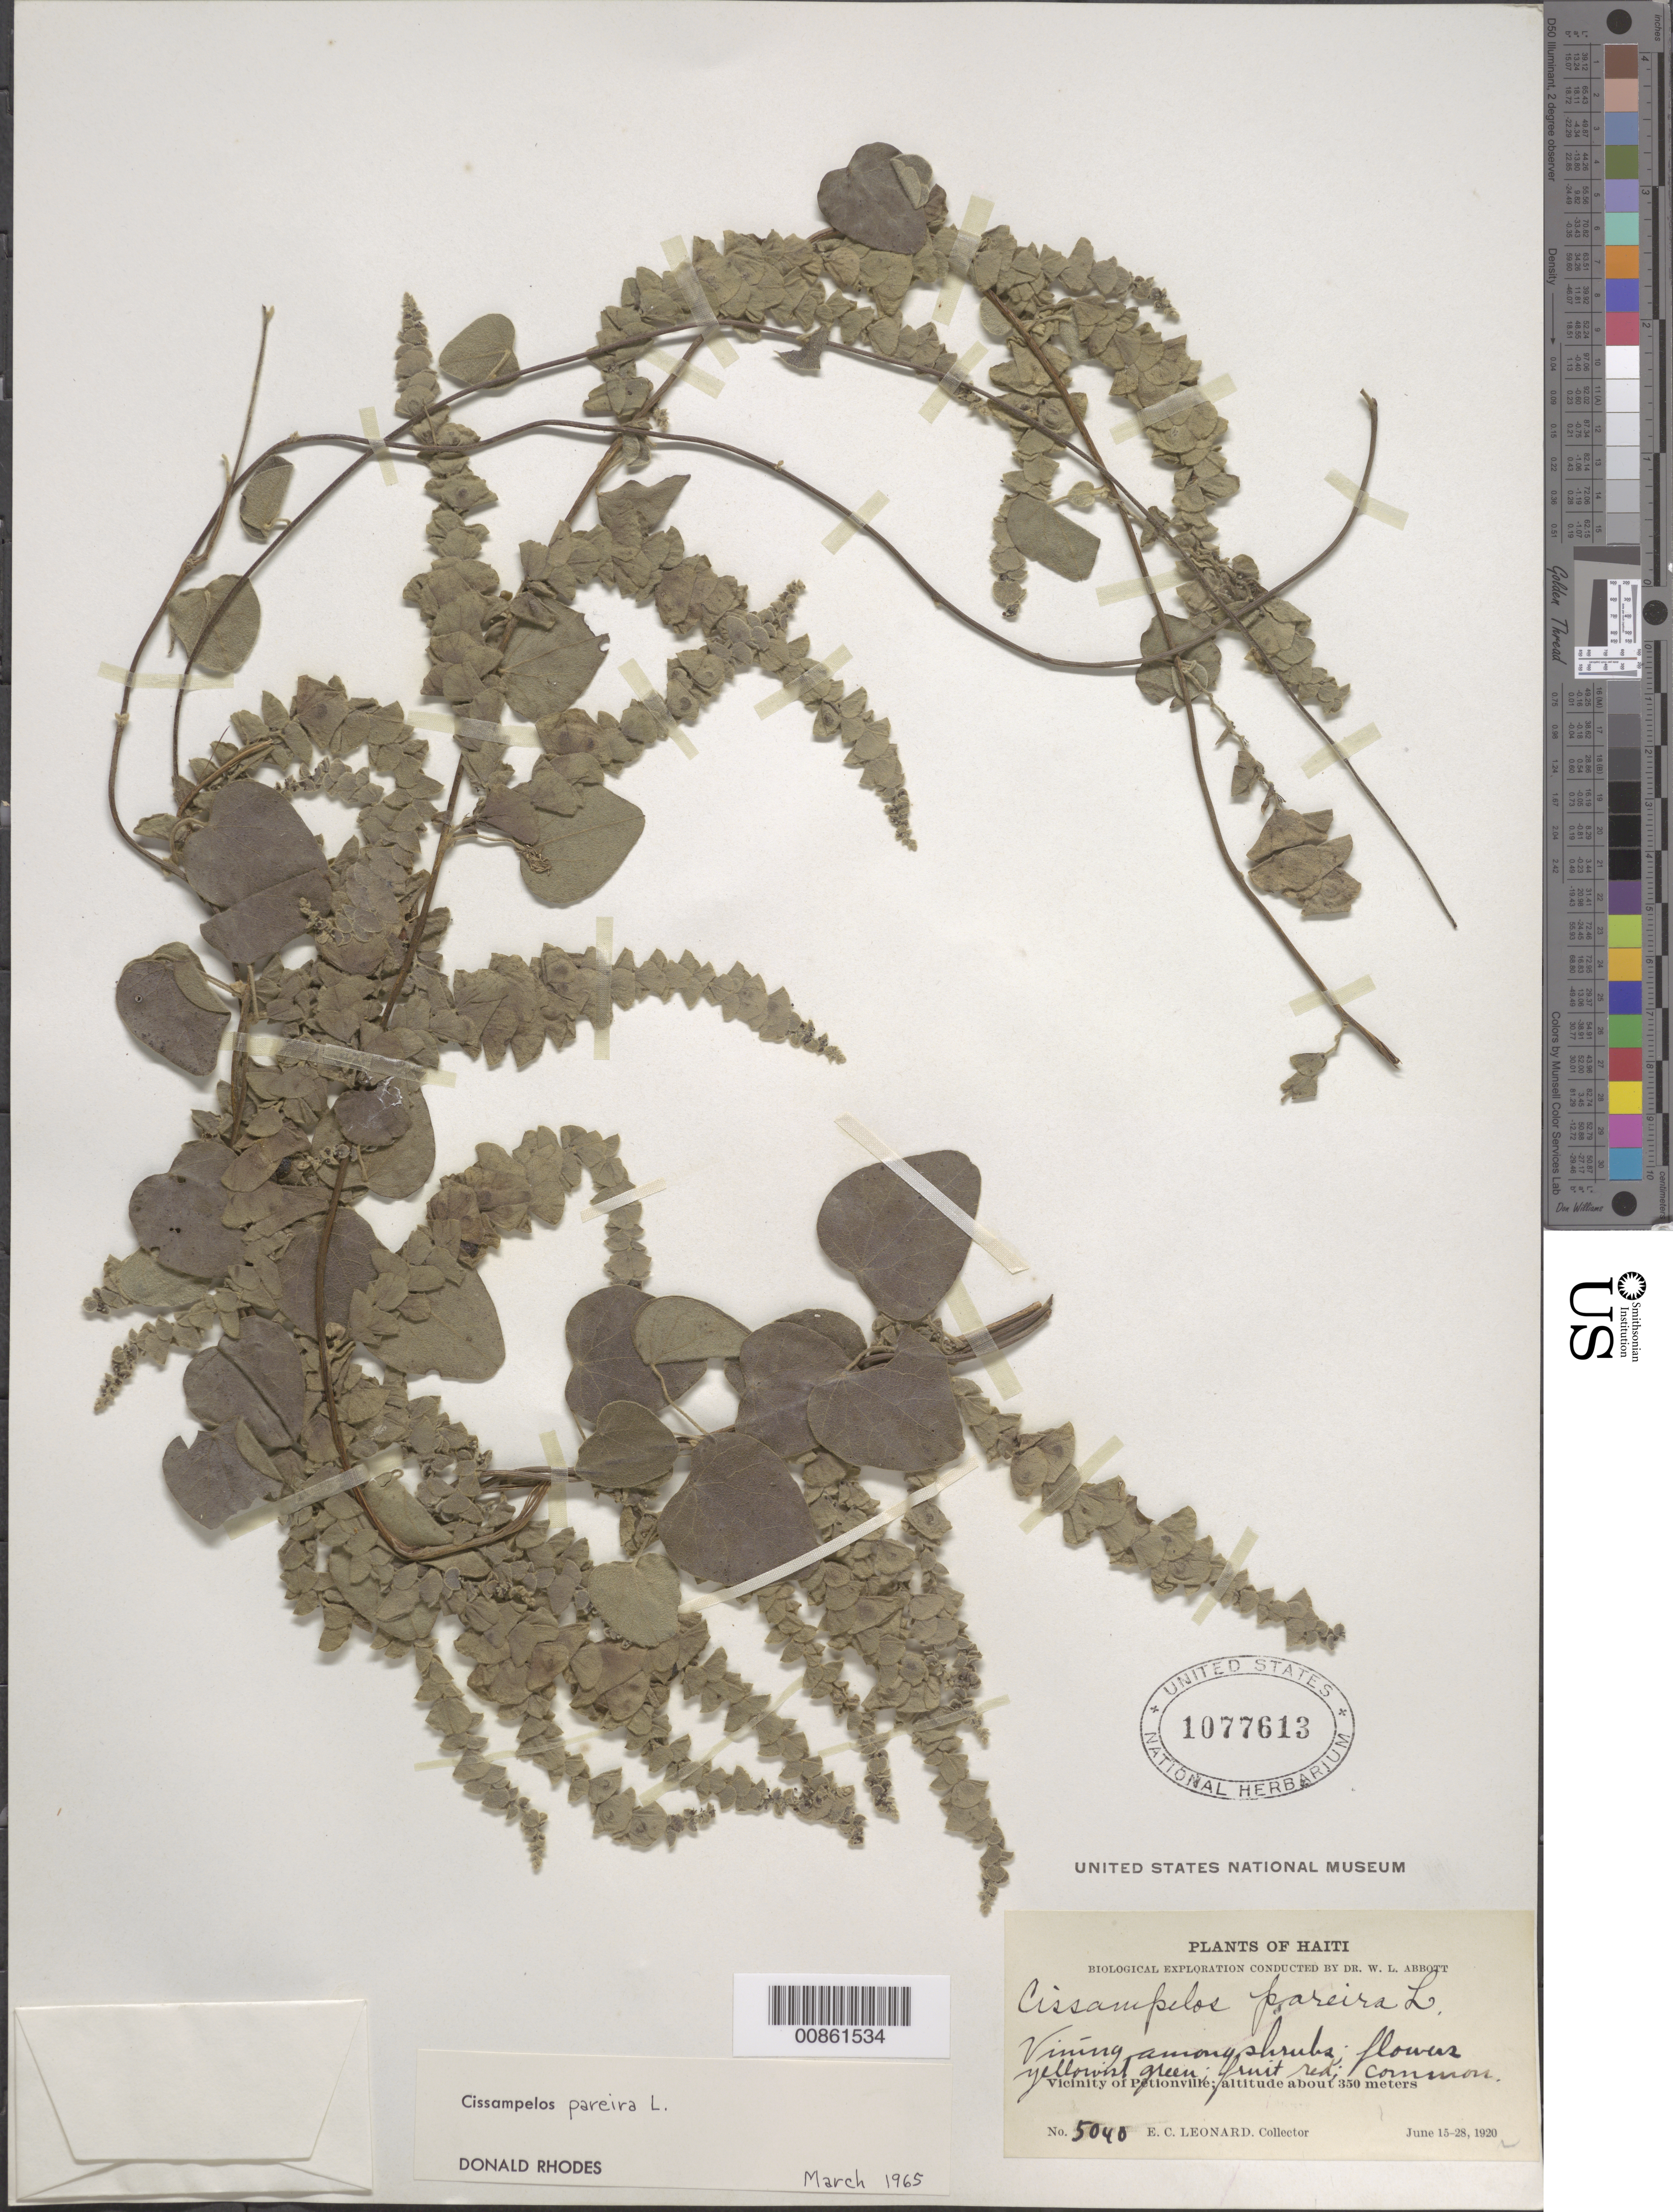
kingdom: Plantae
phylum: Tracheophyta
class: Magnoliopsida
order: Ranunculales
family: Menispermaceae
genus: Cissampelos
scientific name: Cissampelos pareira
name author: L.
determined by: Rhodes, D.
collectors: E. C. Leonard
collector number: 5040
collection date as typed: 15 Jun 1920 to 28 Jun 1920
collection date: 1920-06-15/1920-06-28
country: Haiti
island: Hispaniola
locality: Vicinity of Pétionville.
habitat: Vining among shrubs.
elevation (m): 350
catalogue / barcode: US 1077613